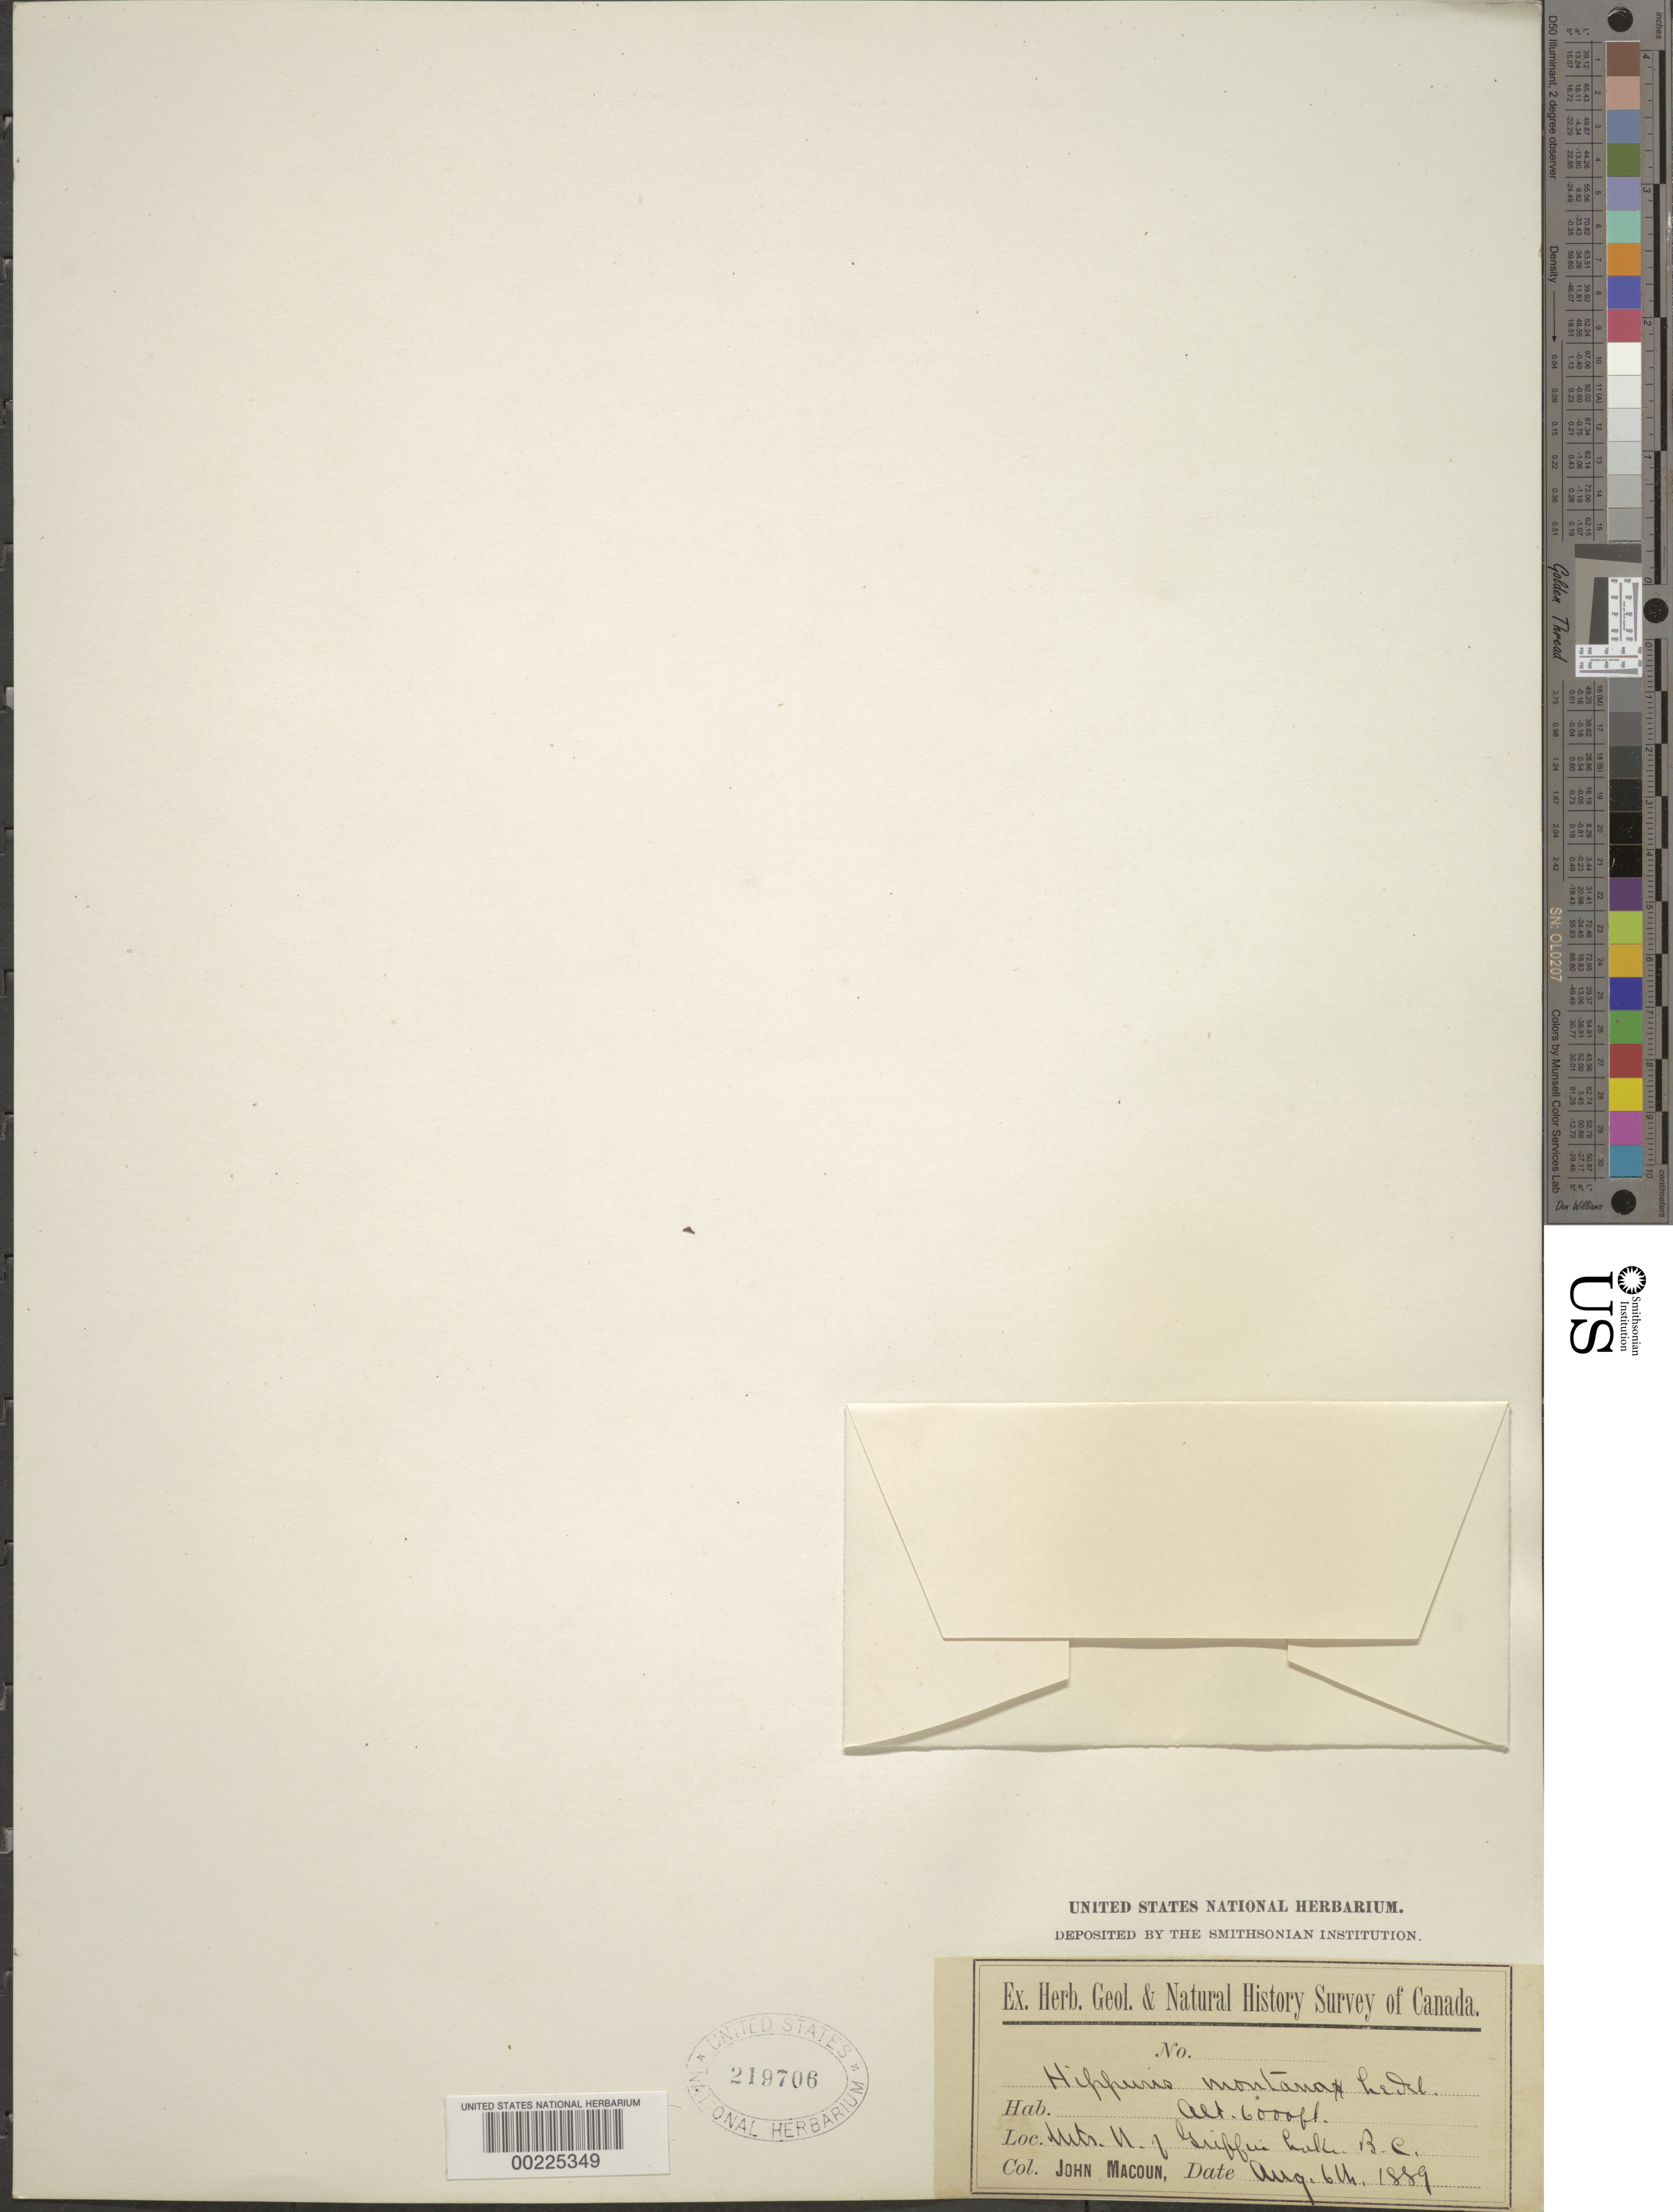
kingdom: Plantae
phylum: Tracheophyta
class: Magnoliopsida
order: Lamiales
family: Plantaginaceae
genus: Hippuris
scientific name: Hippuris montana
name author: Ledeb. ex Rchb.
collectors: J. Macoun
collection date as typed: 06 Aug 1889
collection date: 1889-08-06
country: Canada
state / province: British Columbia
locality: Mts. n of griffin lake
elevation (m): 1829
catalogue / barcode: US 219706